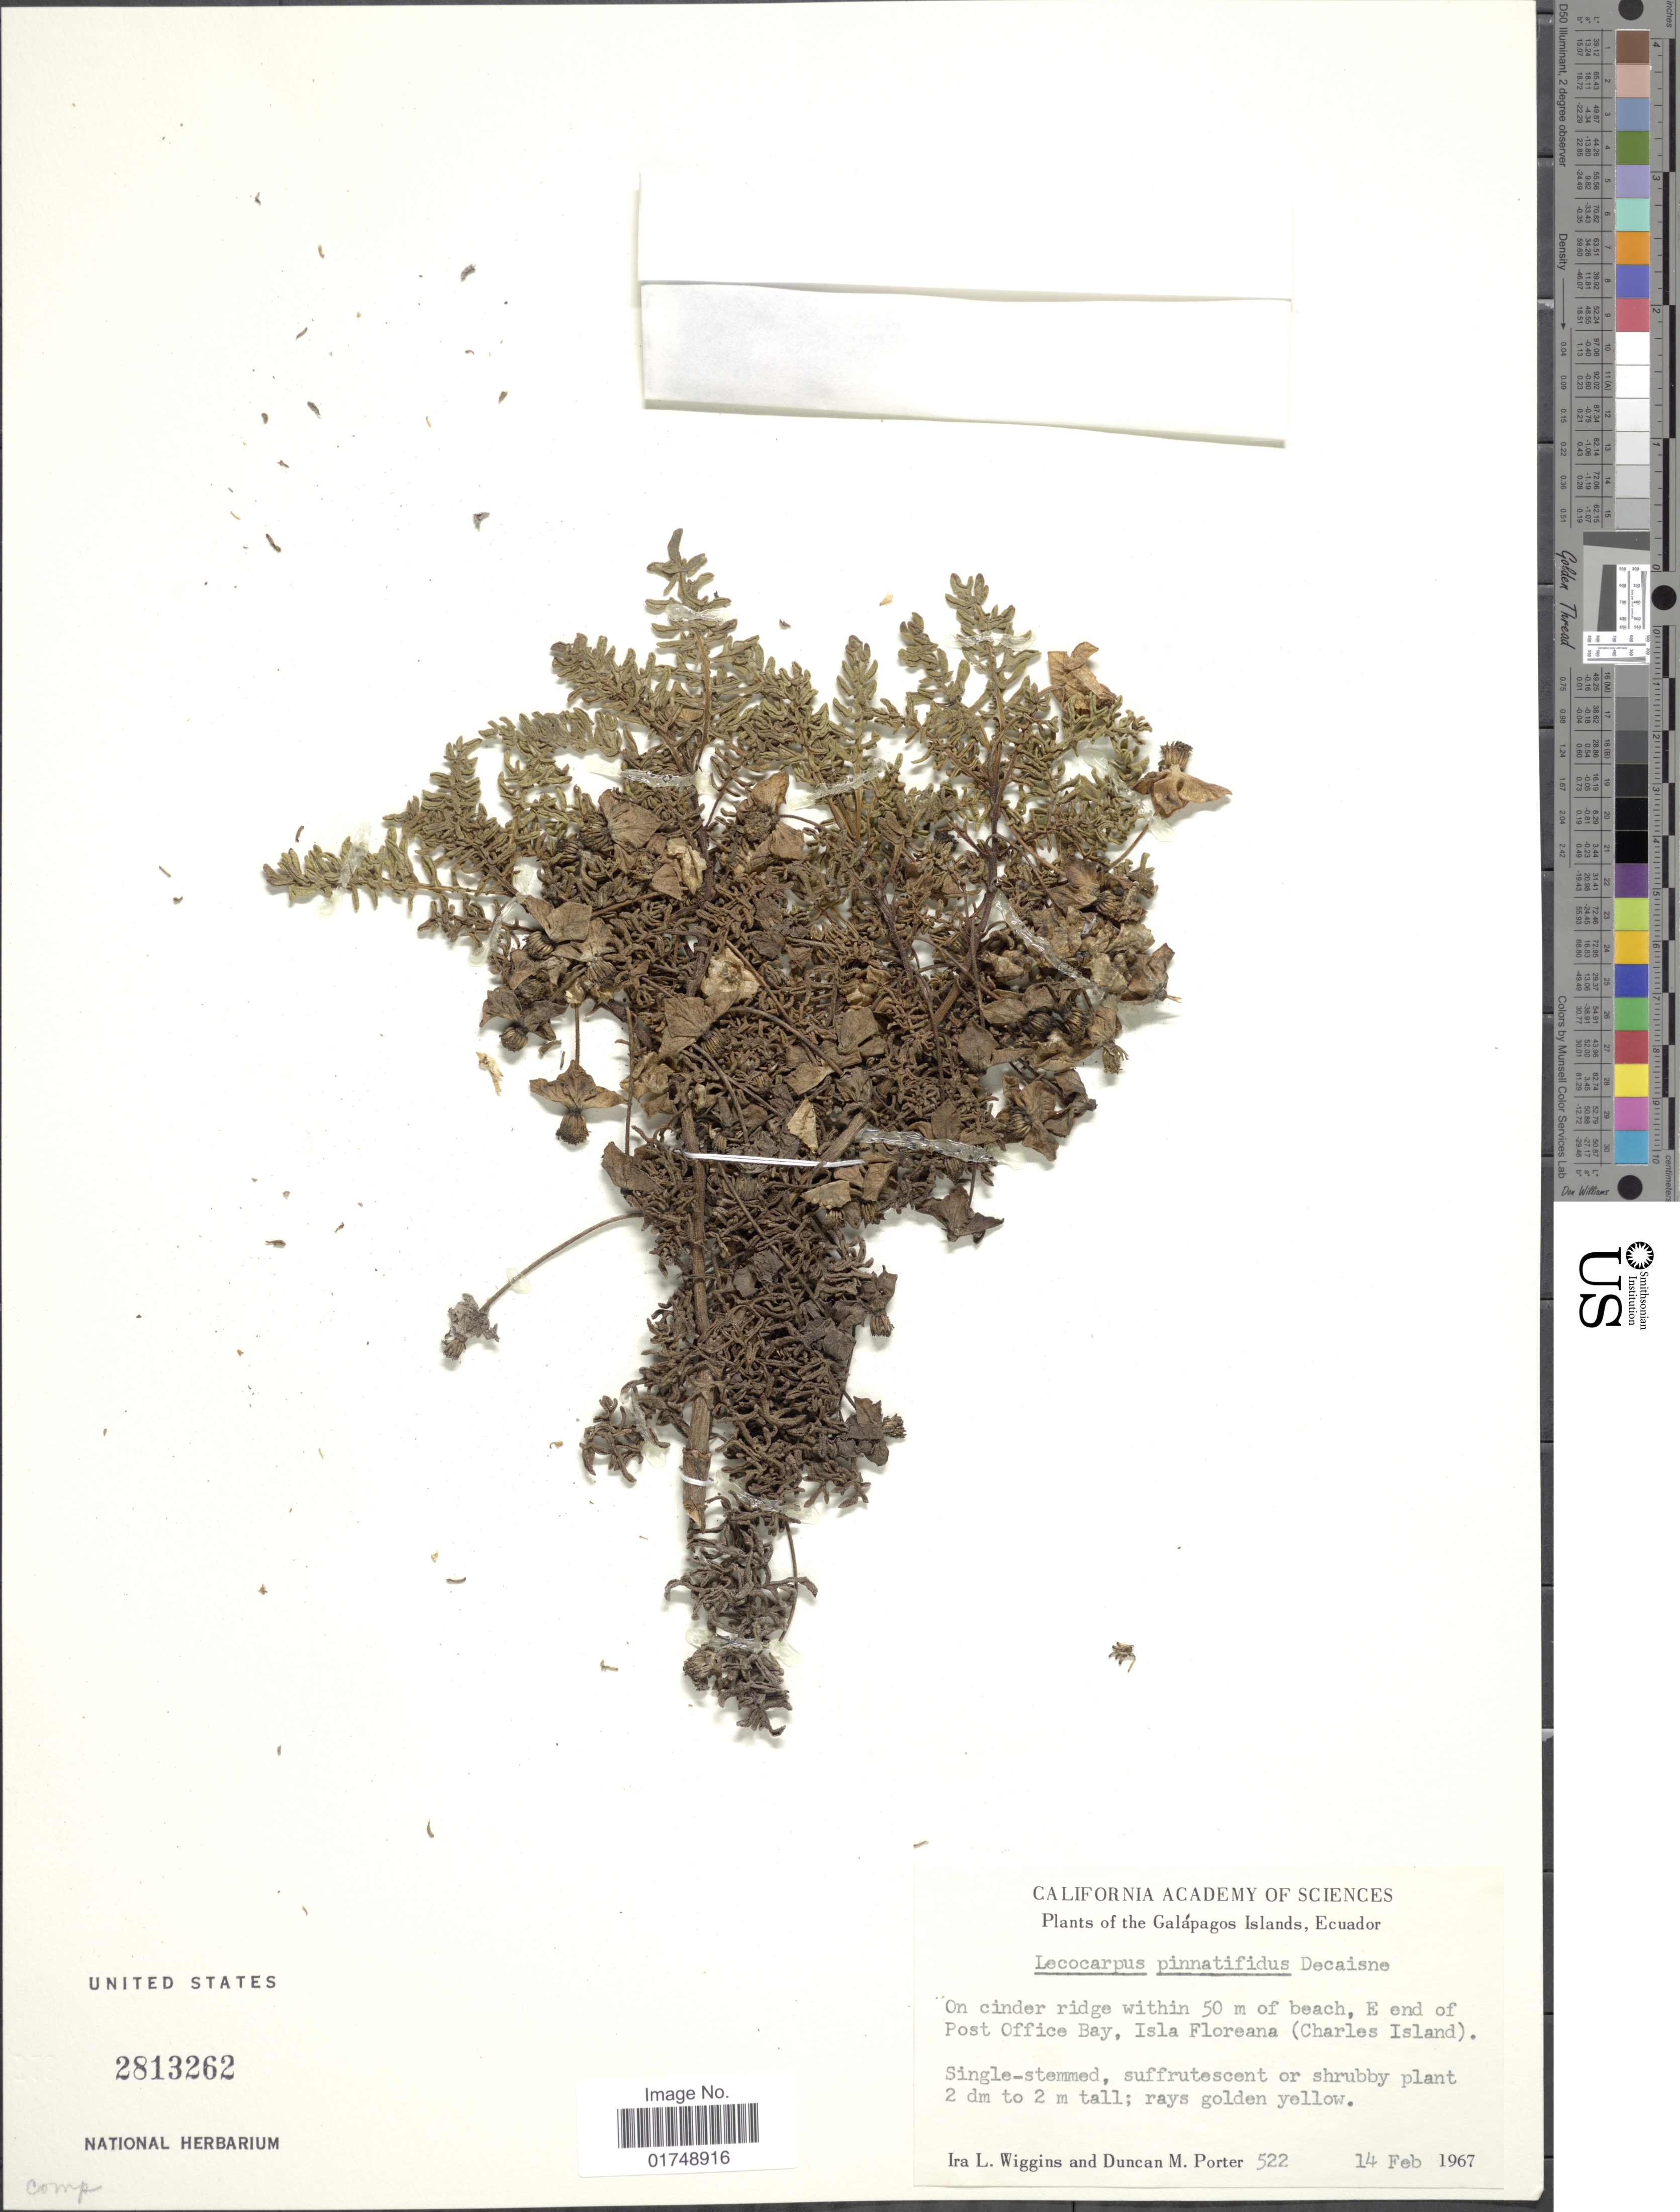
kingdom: Plantae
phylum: Tracheophyta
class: Magnoliopsida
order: Asterales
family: Asteraceae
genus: Lecocarpus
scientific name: Lecocarpus pinnatifidus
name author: Decne.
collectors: I. L. Wiggins & D. Porter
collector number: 522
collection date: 1967-02-14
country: Ecuador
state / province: Colón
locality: Galapagos Islands, within 50 m of beach, E end of Post office Bay, Isla Floreana (Charles Island)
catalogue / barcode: US 2813262